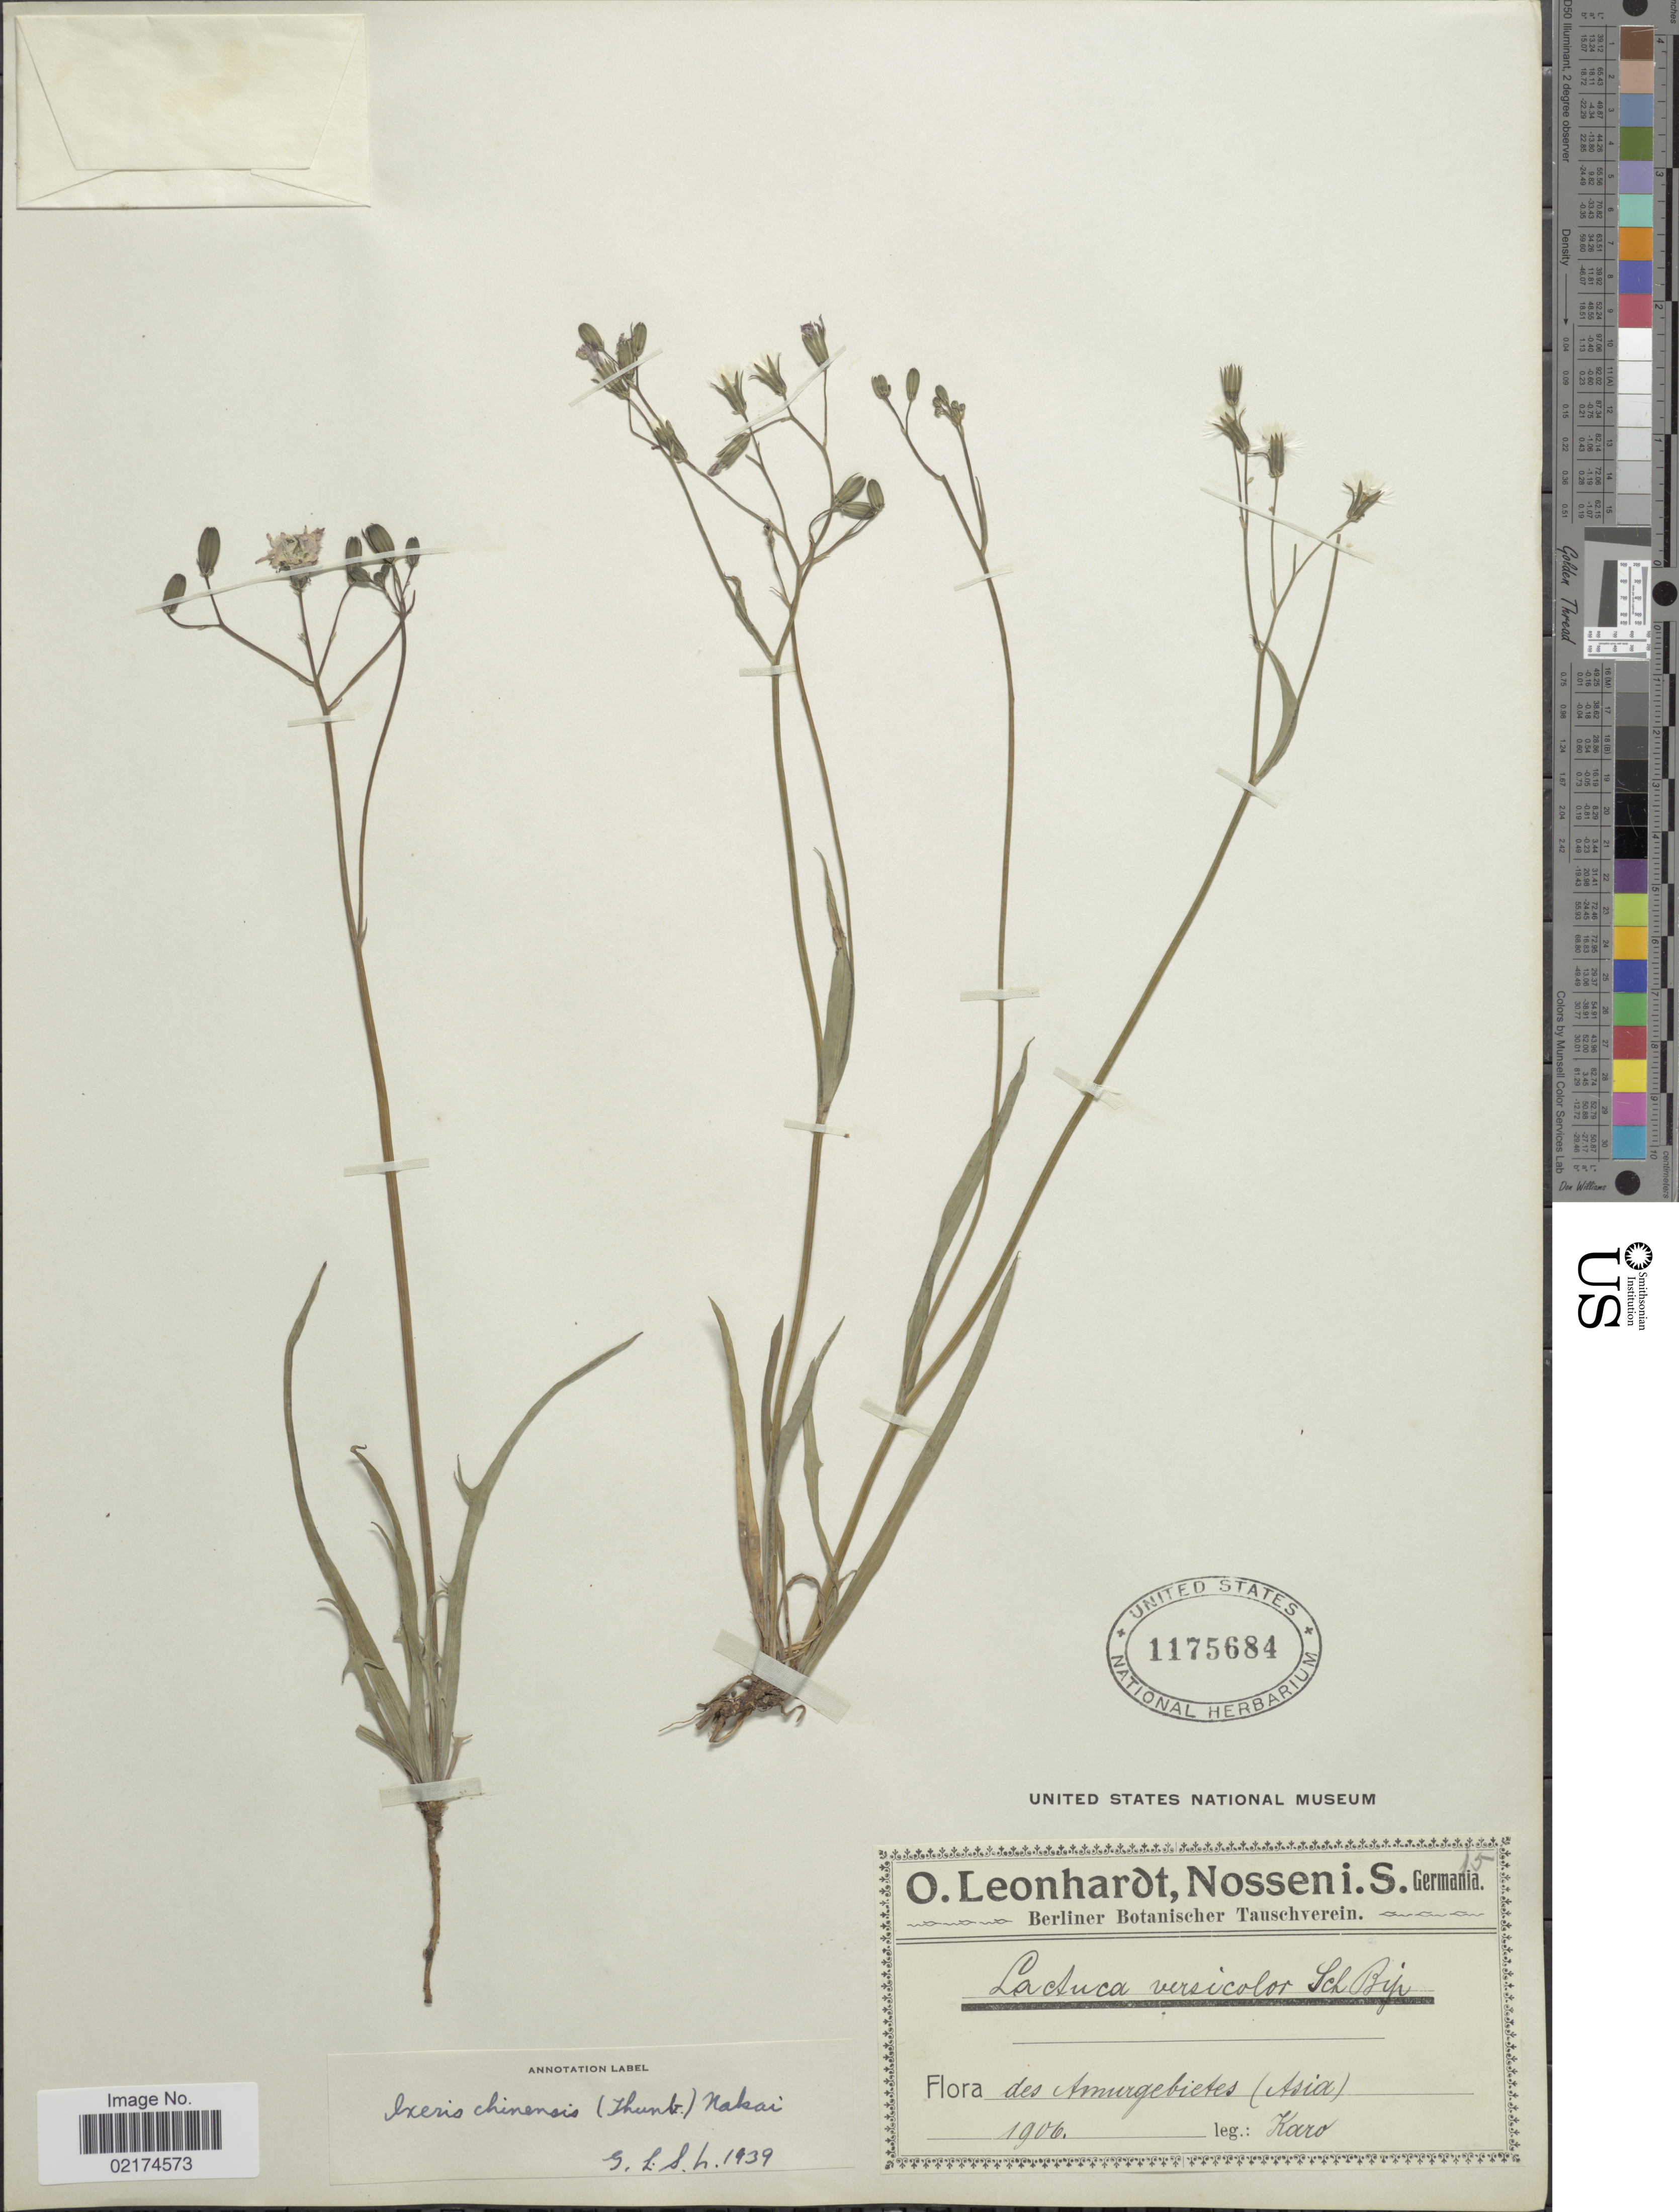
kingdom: Plantae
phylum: Tracheophyta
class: Magnoliopsida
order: Asterales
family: Asteraceae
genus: Ixeris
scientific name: Ixeris chinensis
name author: (Thunb.) Nakai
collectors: Karo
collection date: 1906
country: Russian Federation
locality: Amurgebiets (Asia)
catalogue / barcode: US 1175684